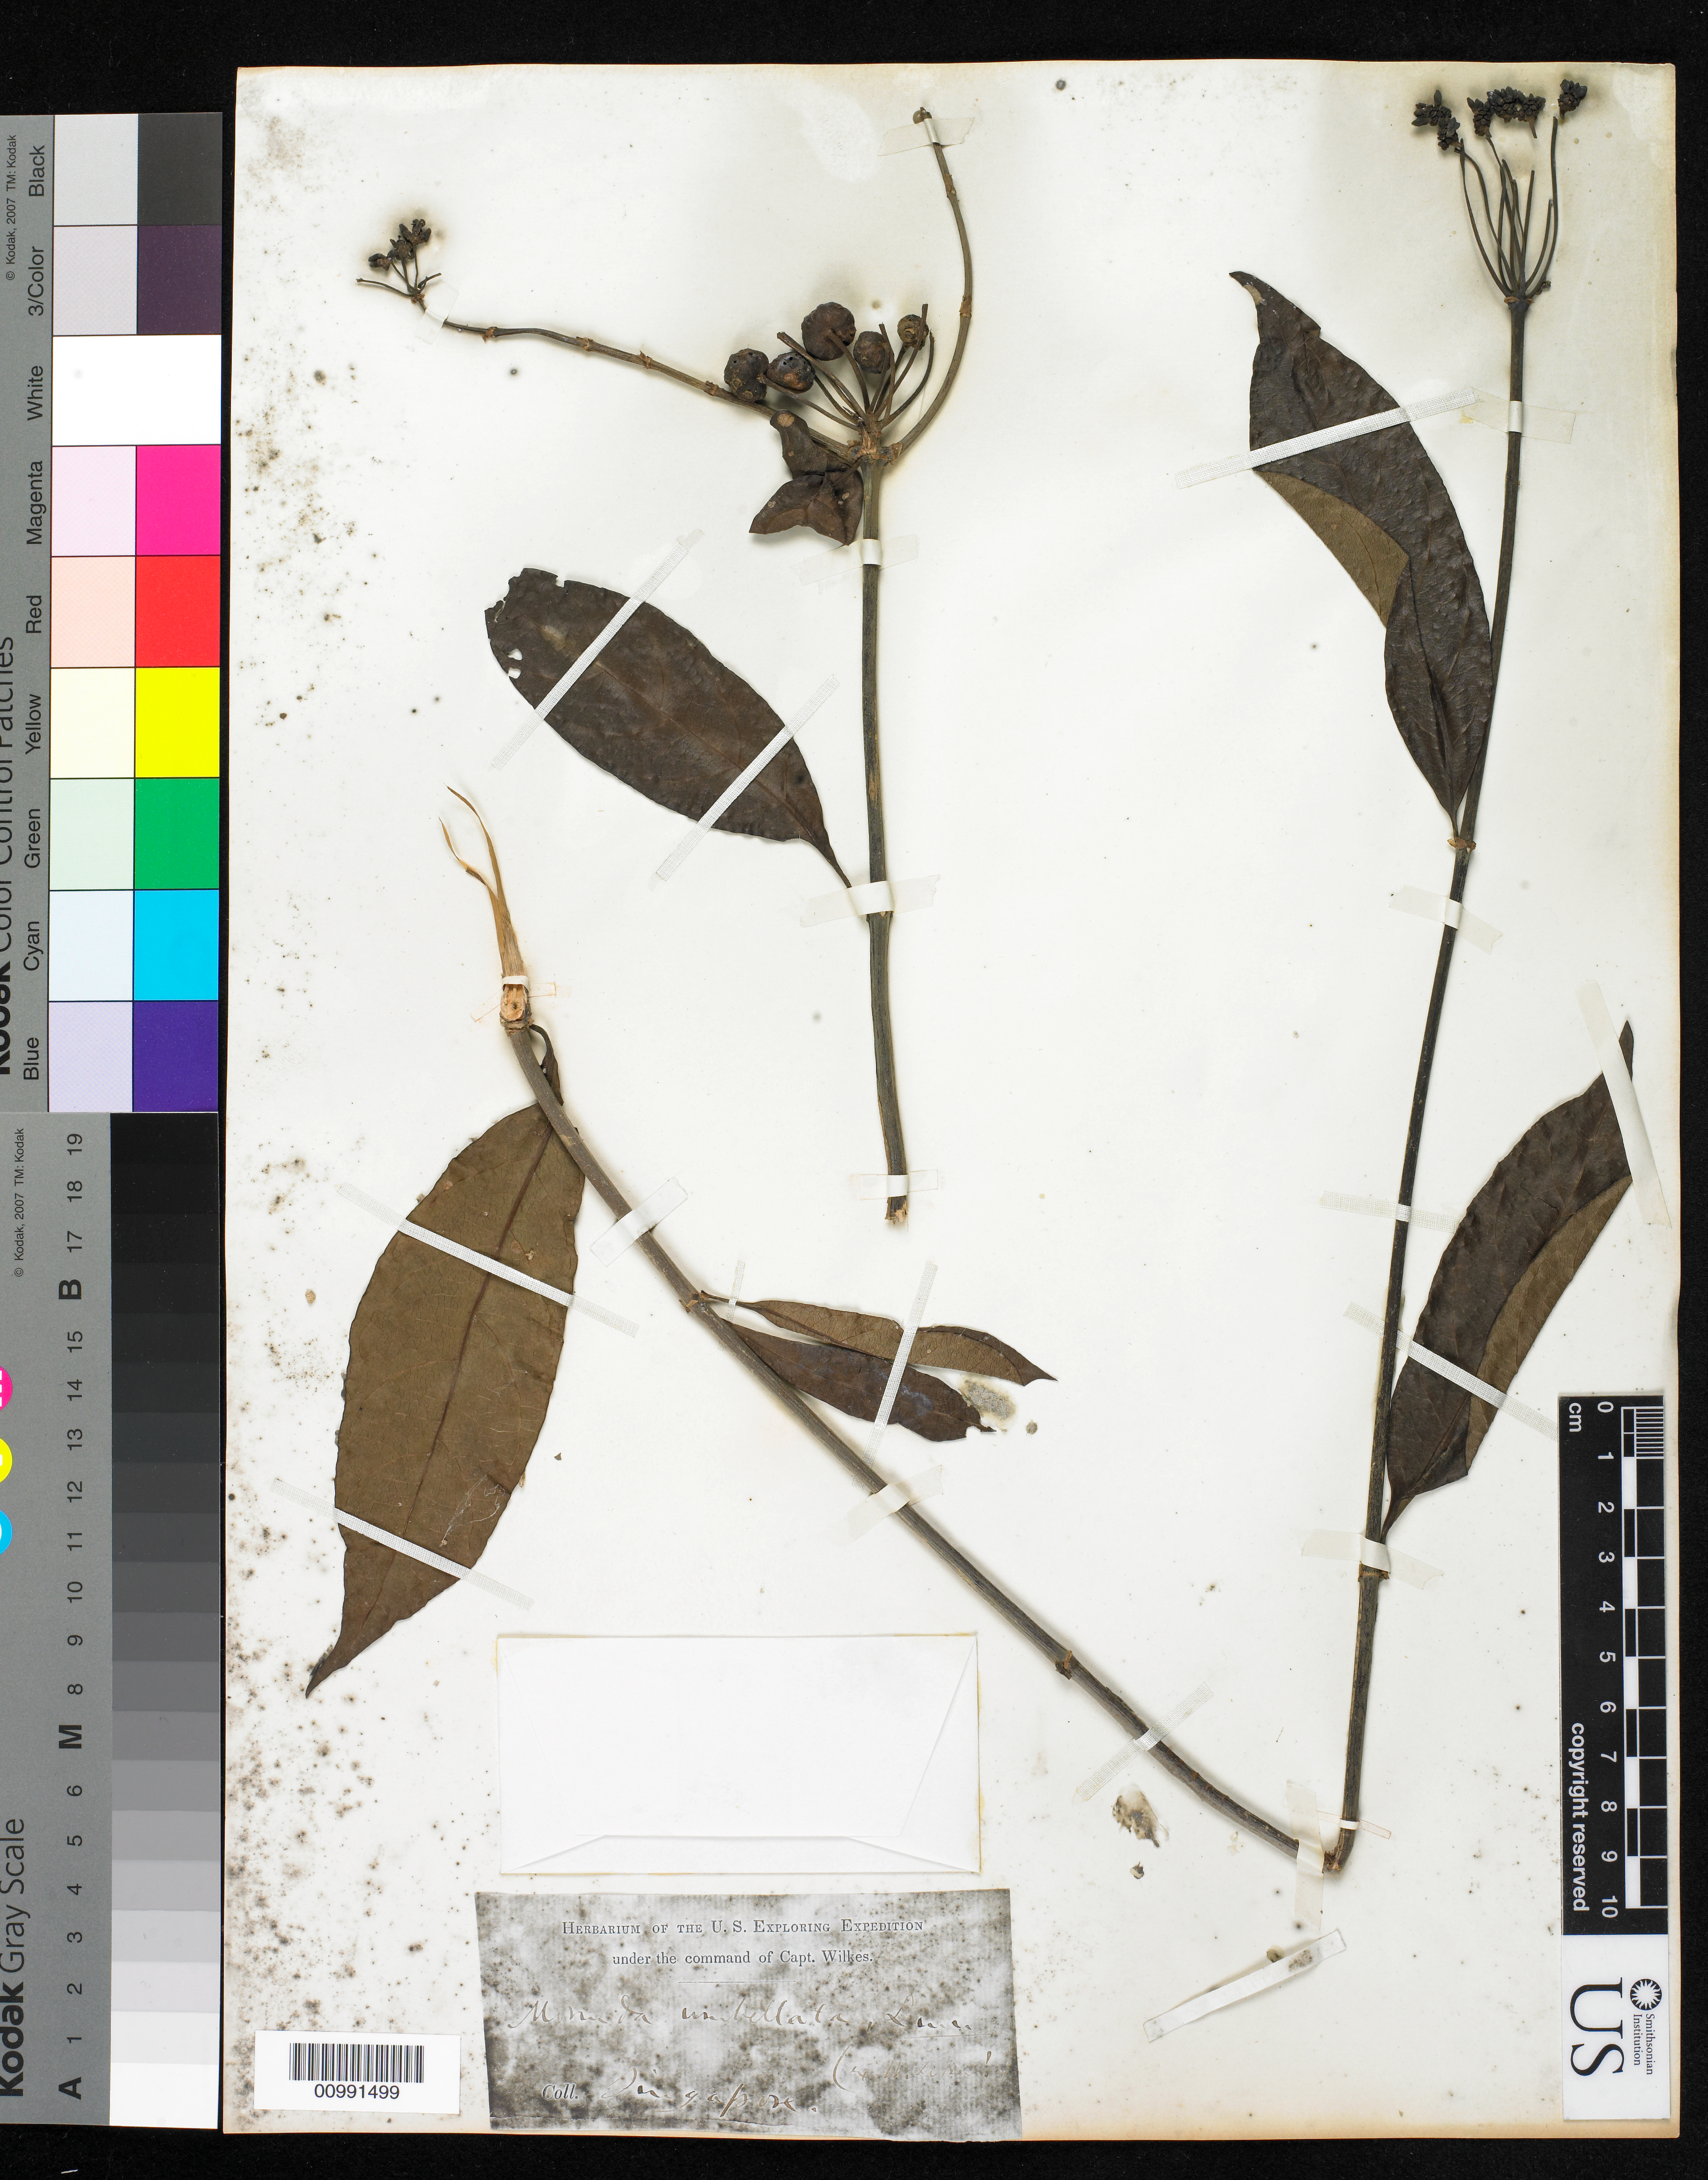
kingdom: Plantae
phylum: Tracheophyta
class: Magnoliopsida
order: Gentianales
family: Rubiaceae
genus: Morinda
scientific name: Morinda umbellata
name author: L.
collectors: Wilkes Explor. Exped.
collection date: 1838/1842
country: Singapore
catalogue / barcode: US 98574